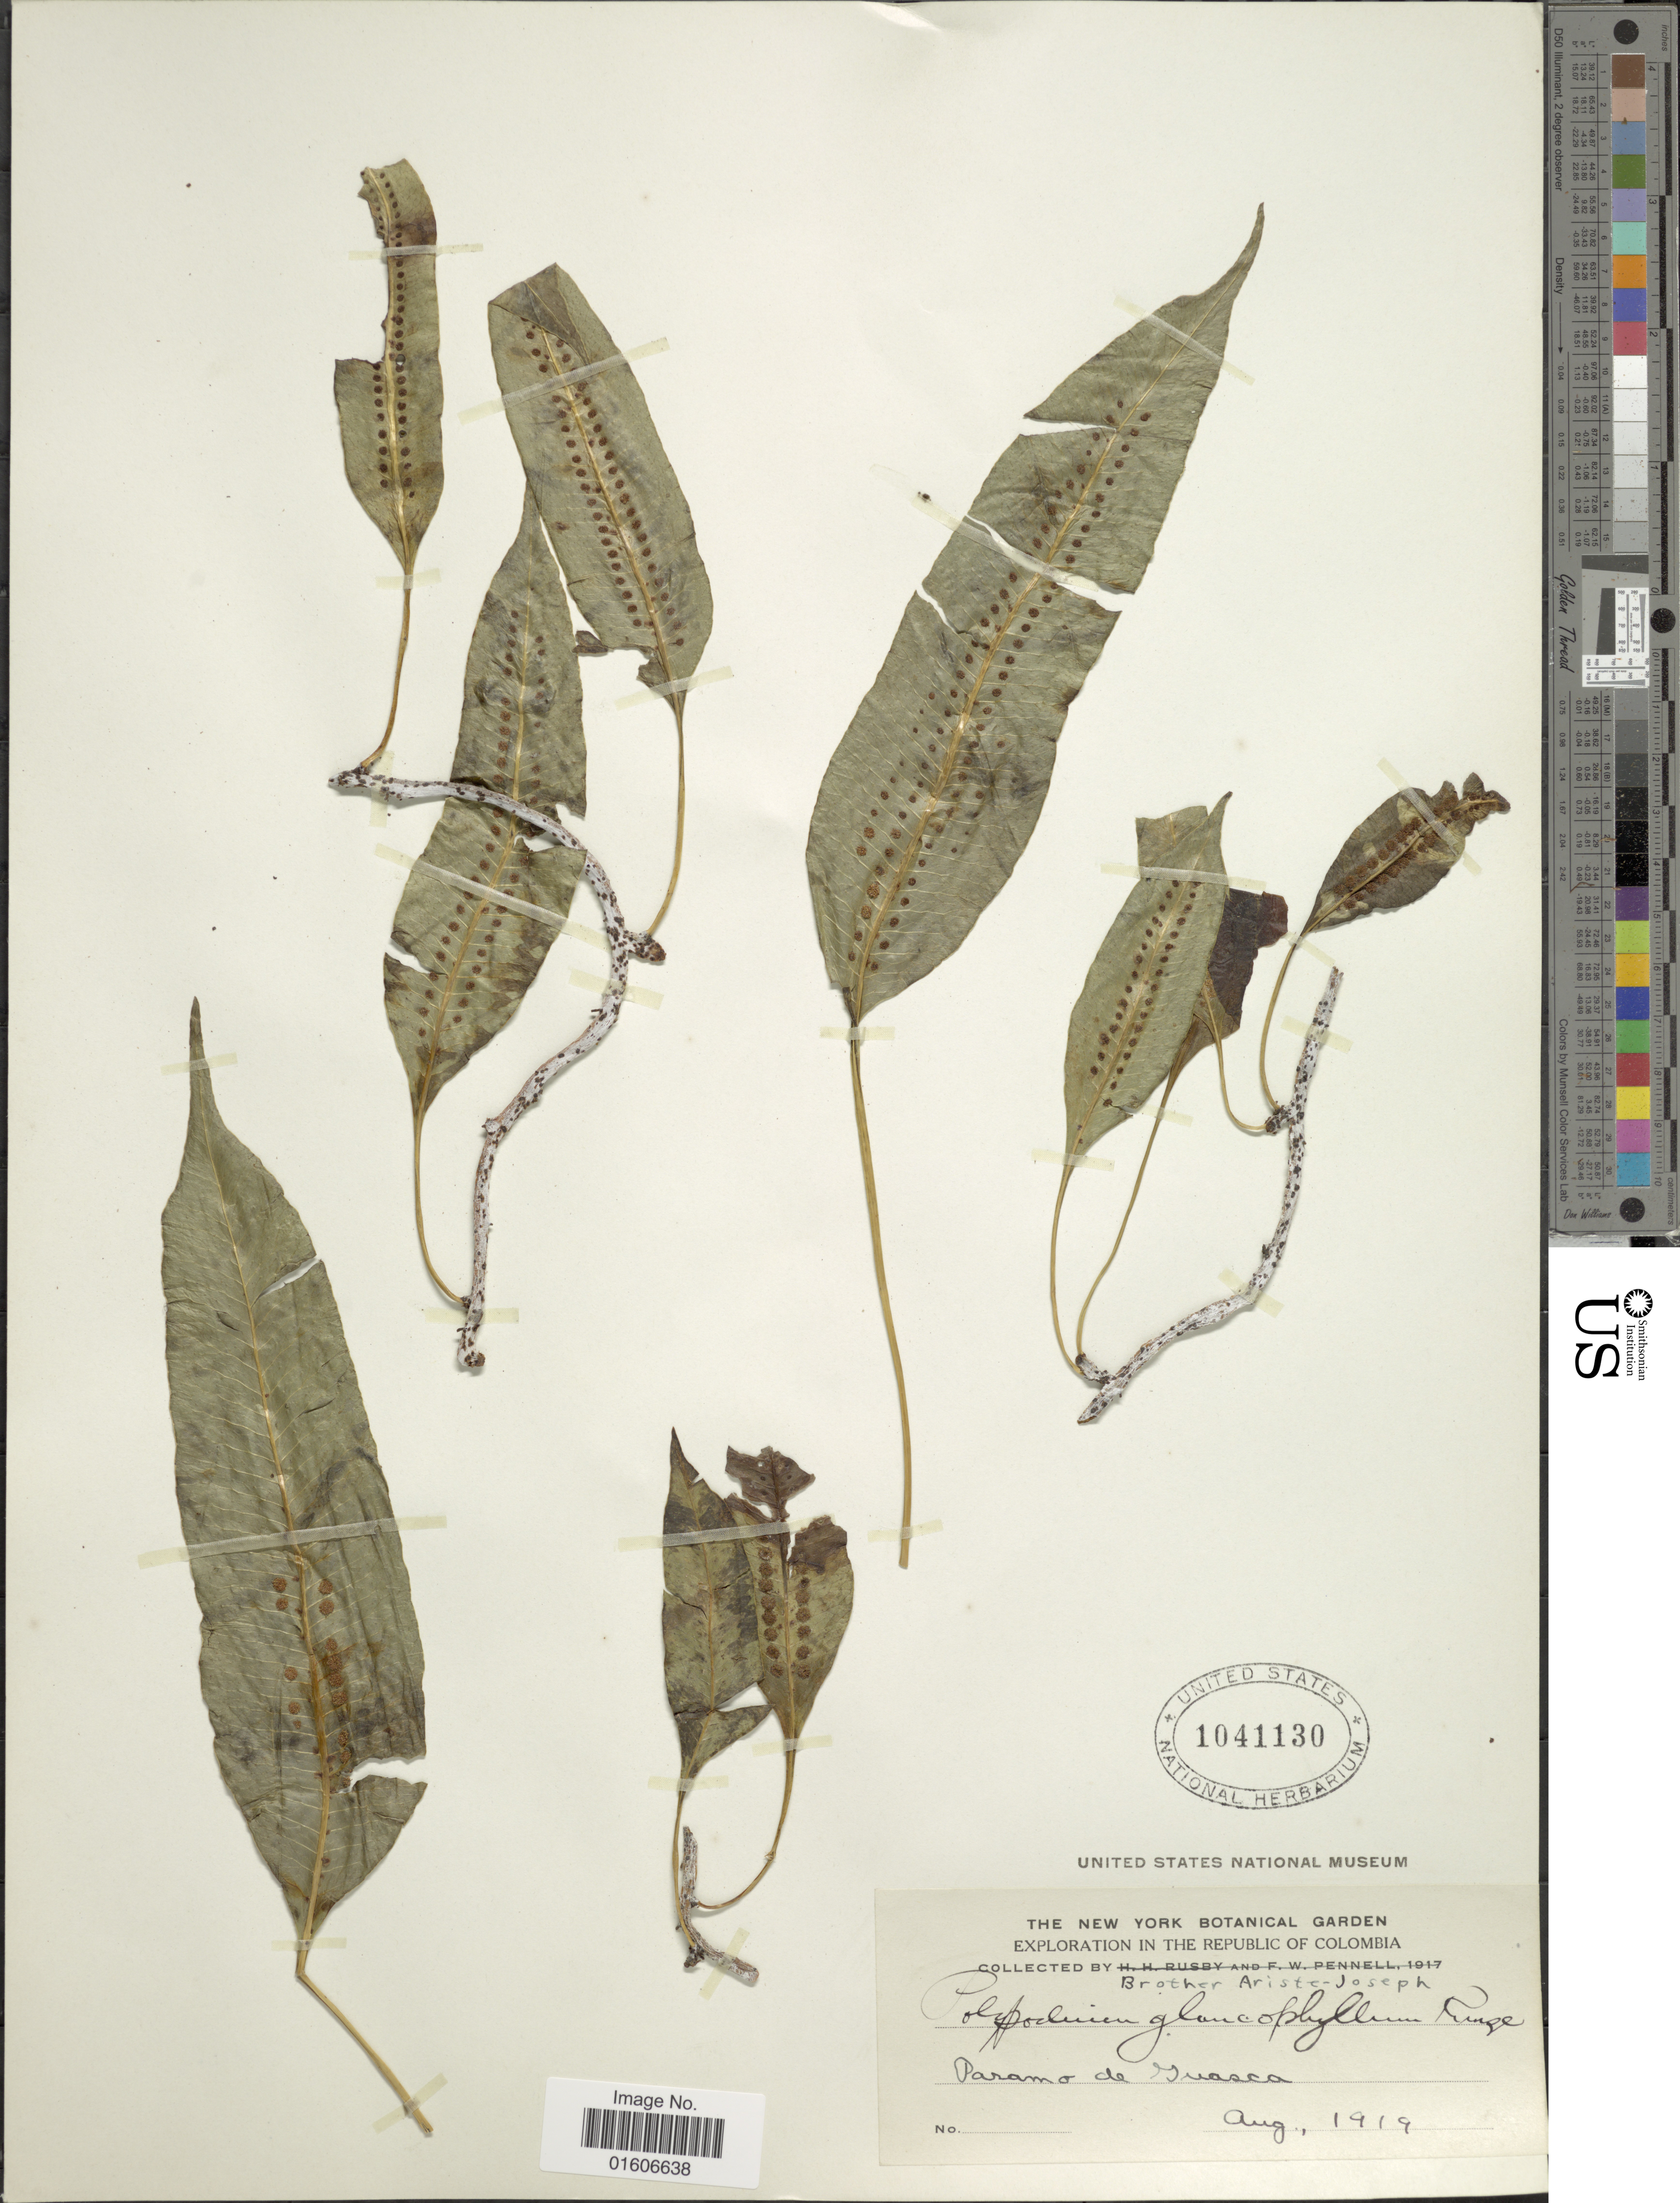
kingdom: Plantae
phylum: Tracheophyta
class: Polypodiopsida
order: Polypodiales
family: Polypodiaceae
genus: Serpocaulon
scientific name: Serpocaulon levigatum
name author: (Cav.) A.R. Sm.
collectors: Bro. Ariste-Joseph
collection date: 1919-08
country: Colombia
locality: Paramo de Guasco.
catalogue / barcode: US 1041130